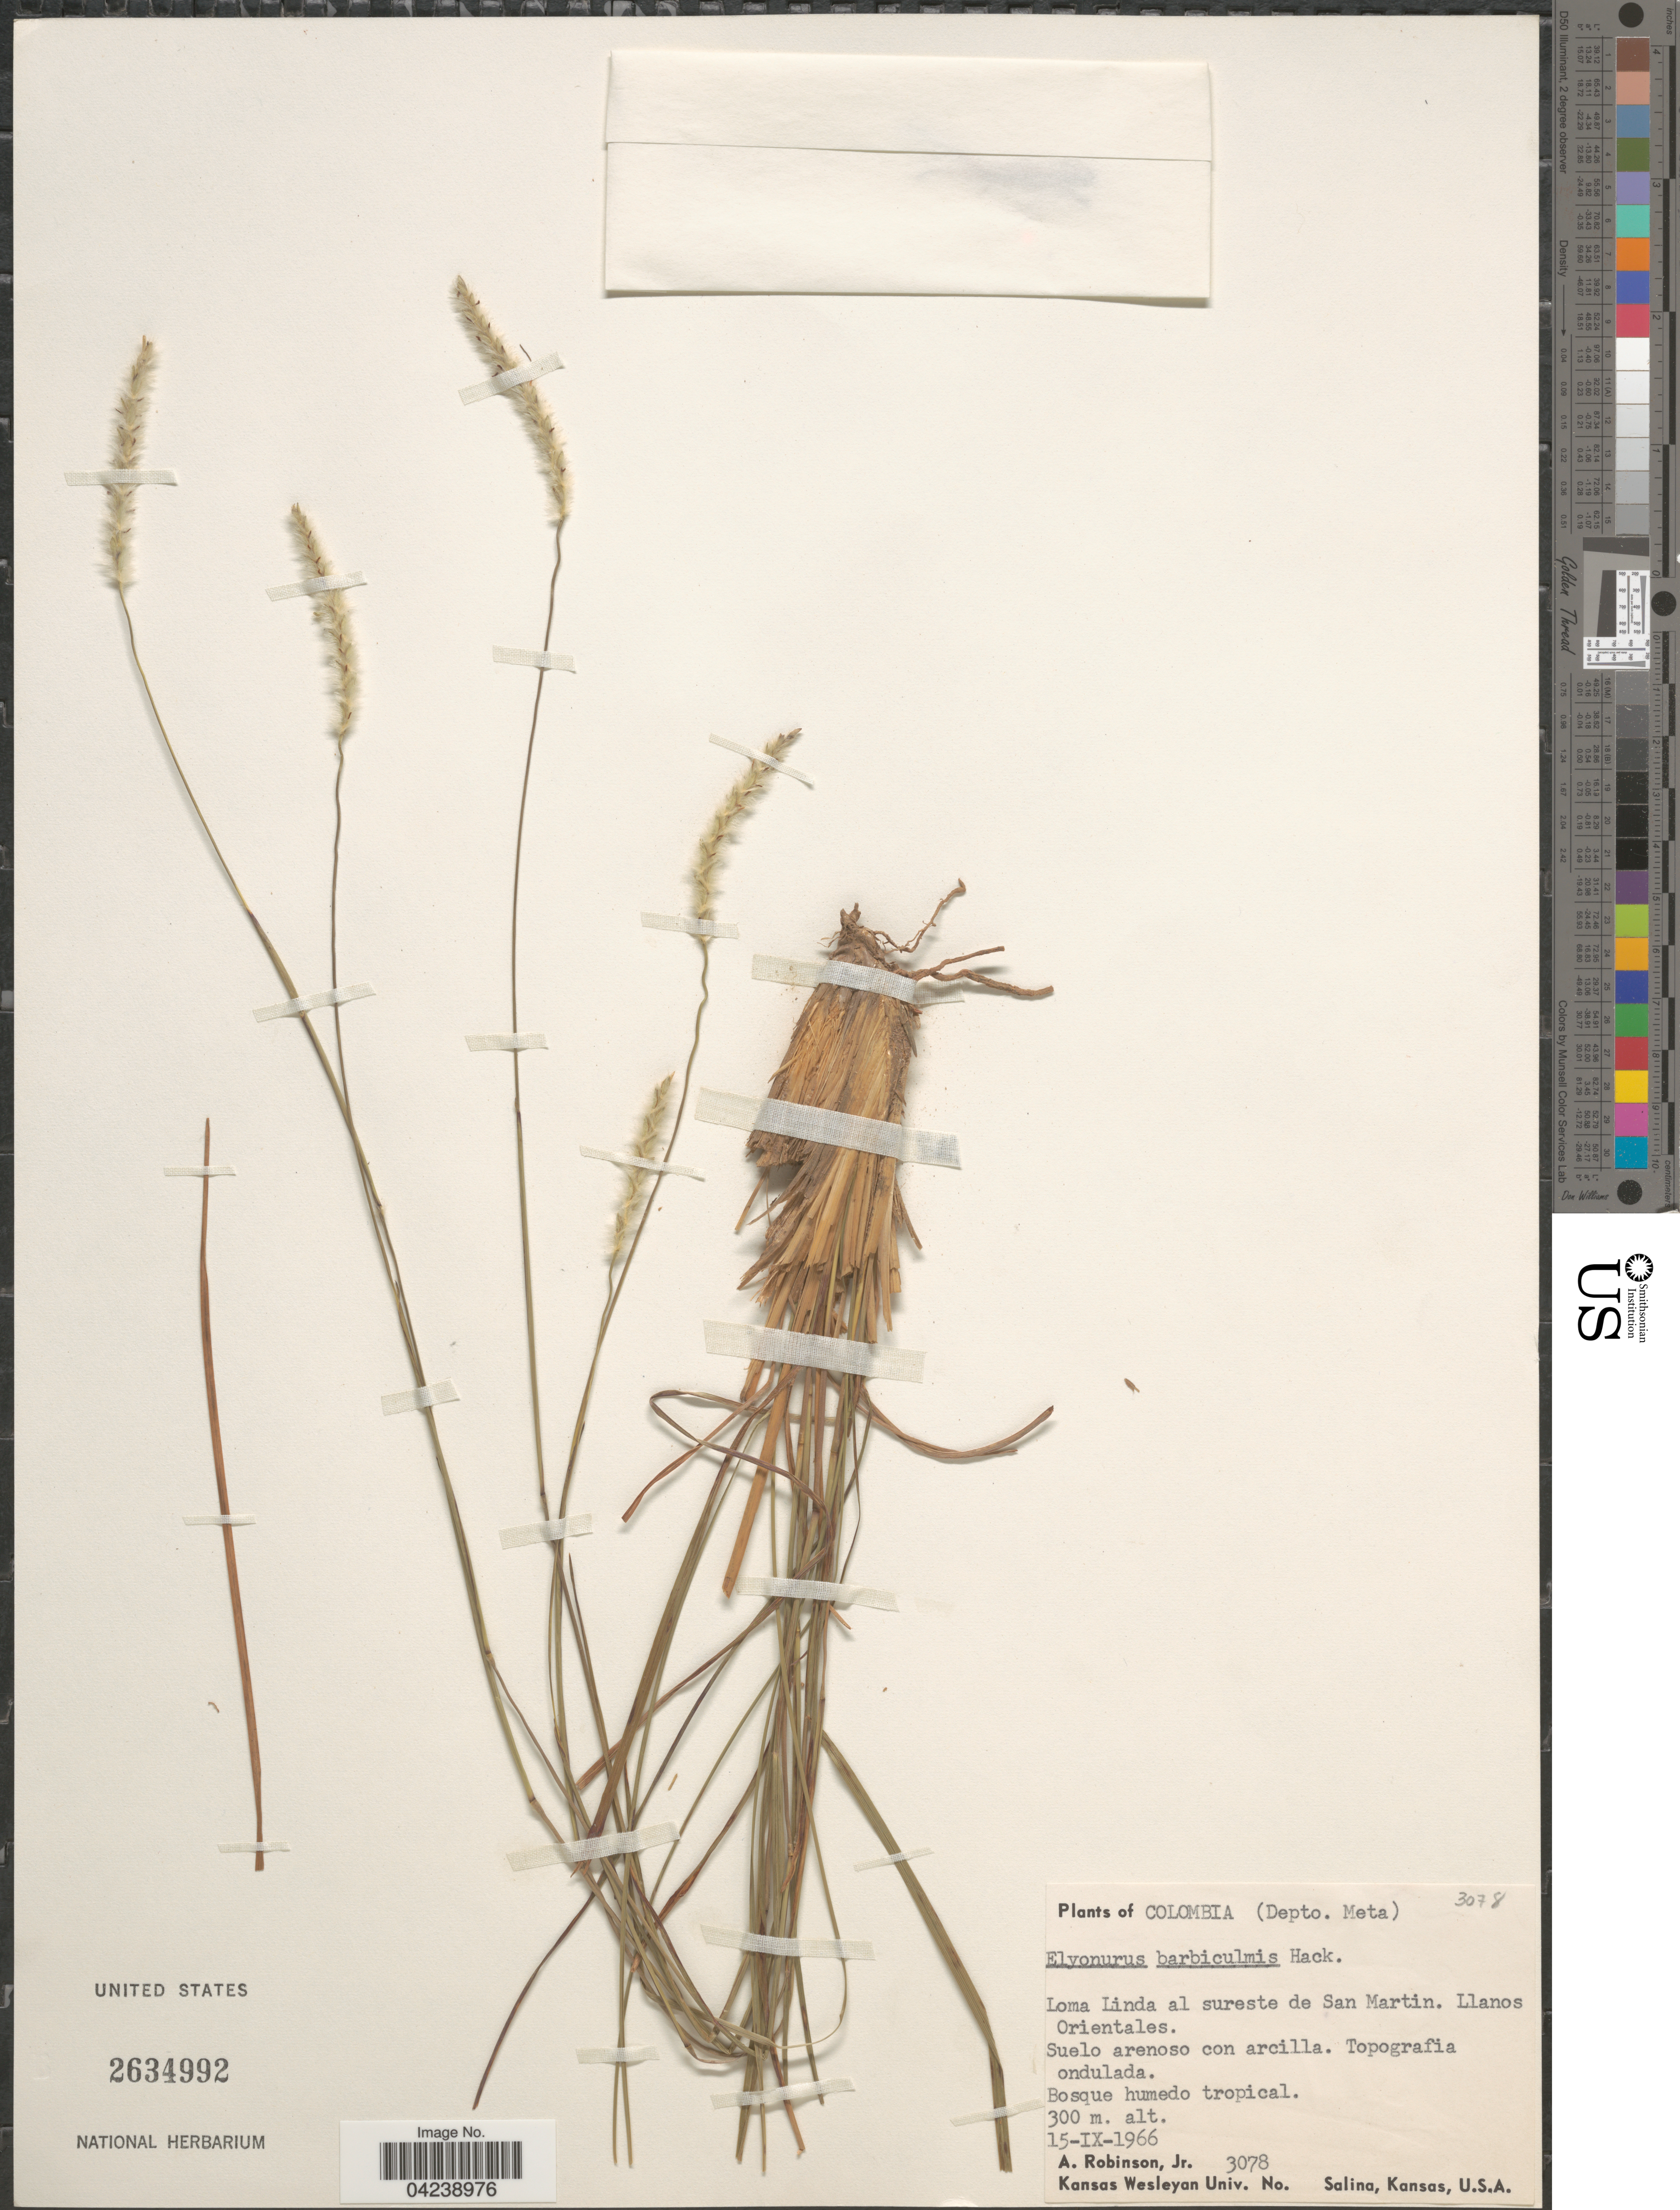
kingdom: Plantae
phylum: Tracheophyta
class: Liliopsida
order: Poales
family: Poaceae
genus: Elionurus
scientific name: Elionurus barbiculmis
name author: Hack. in A. DC.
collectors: A. Robinson Jr.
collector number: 3078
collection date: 1966-09-15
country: Colombia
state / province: Meta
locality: (Depto. Meta). Loma Linda al sureste de San Martin. Llanos Orientales.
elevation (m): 300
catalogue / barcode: US 2634992